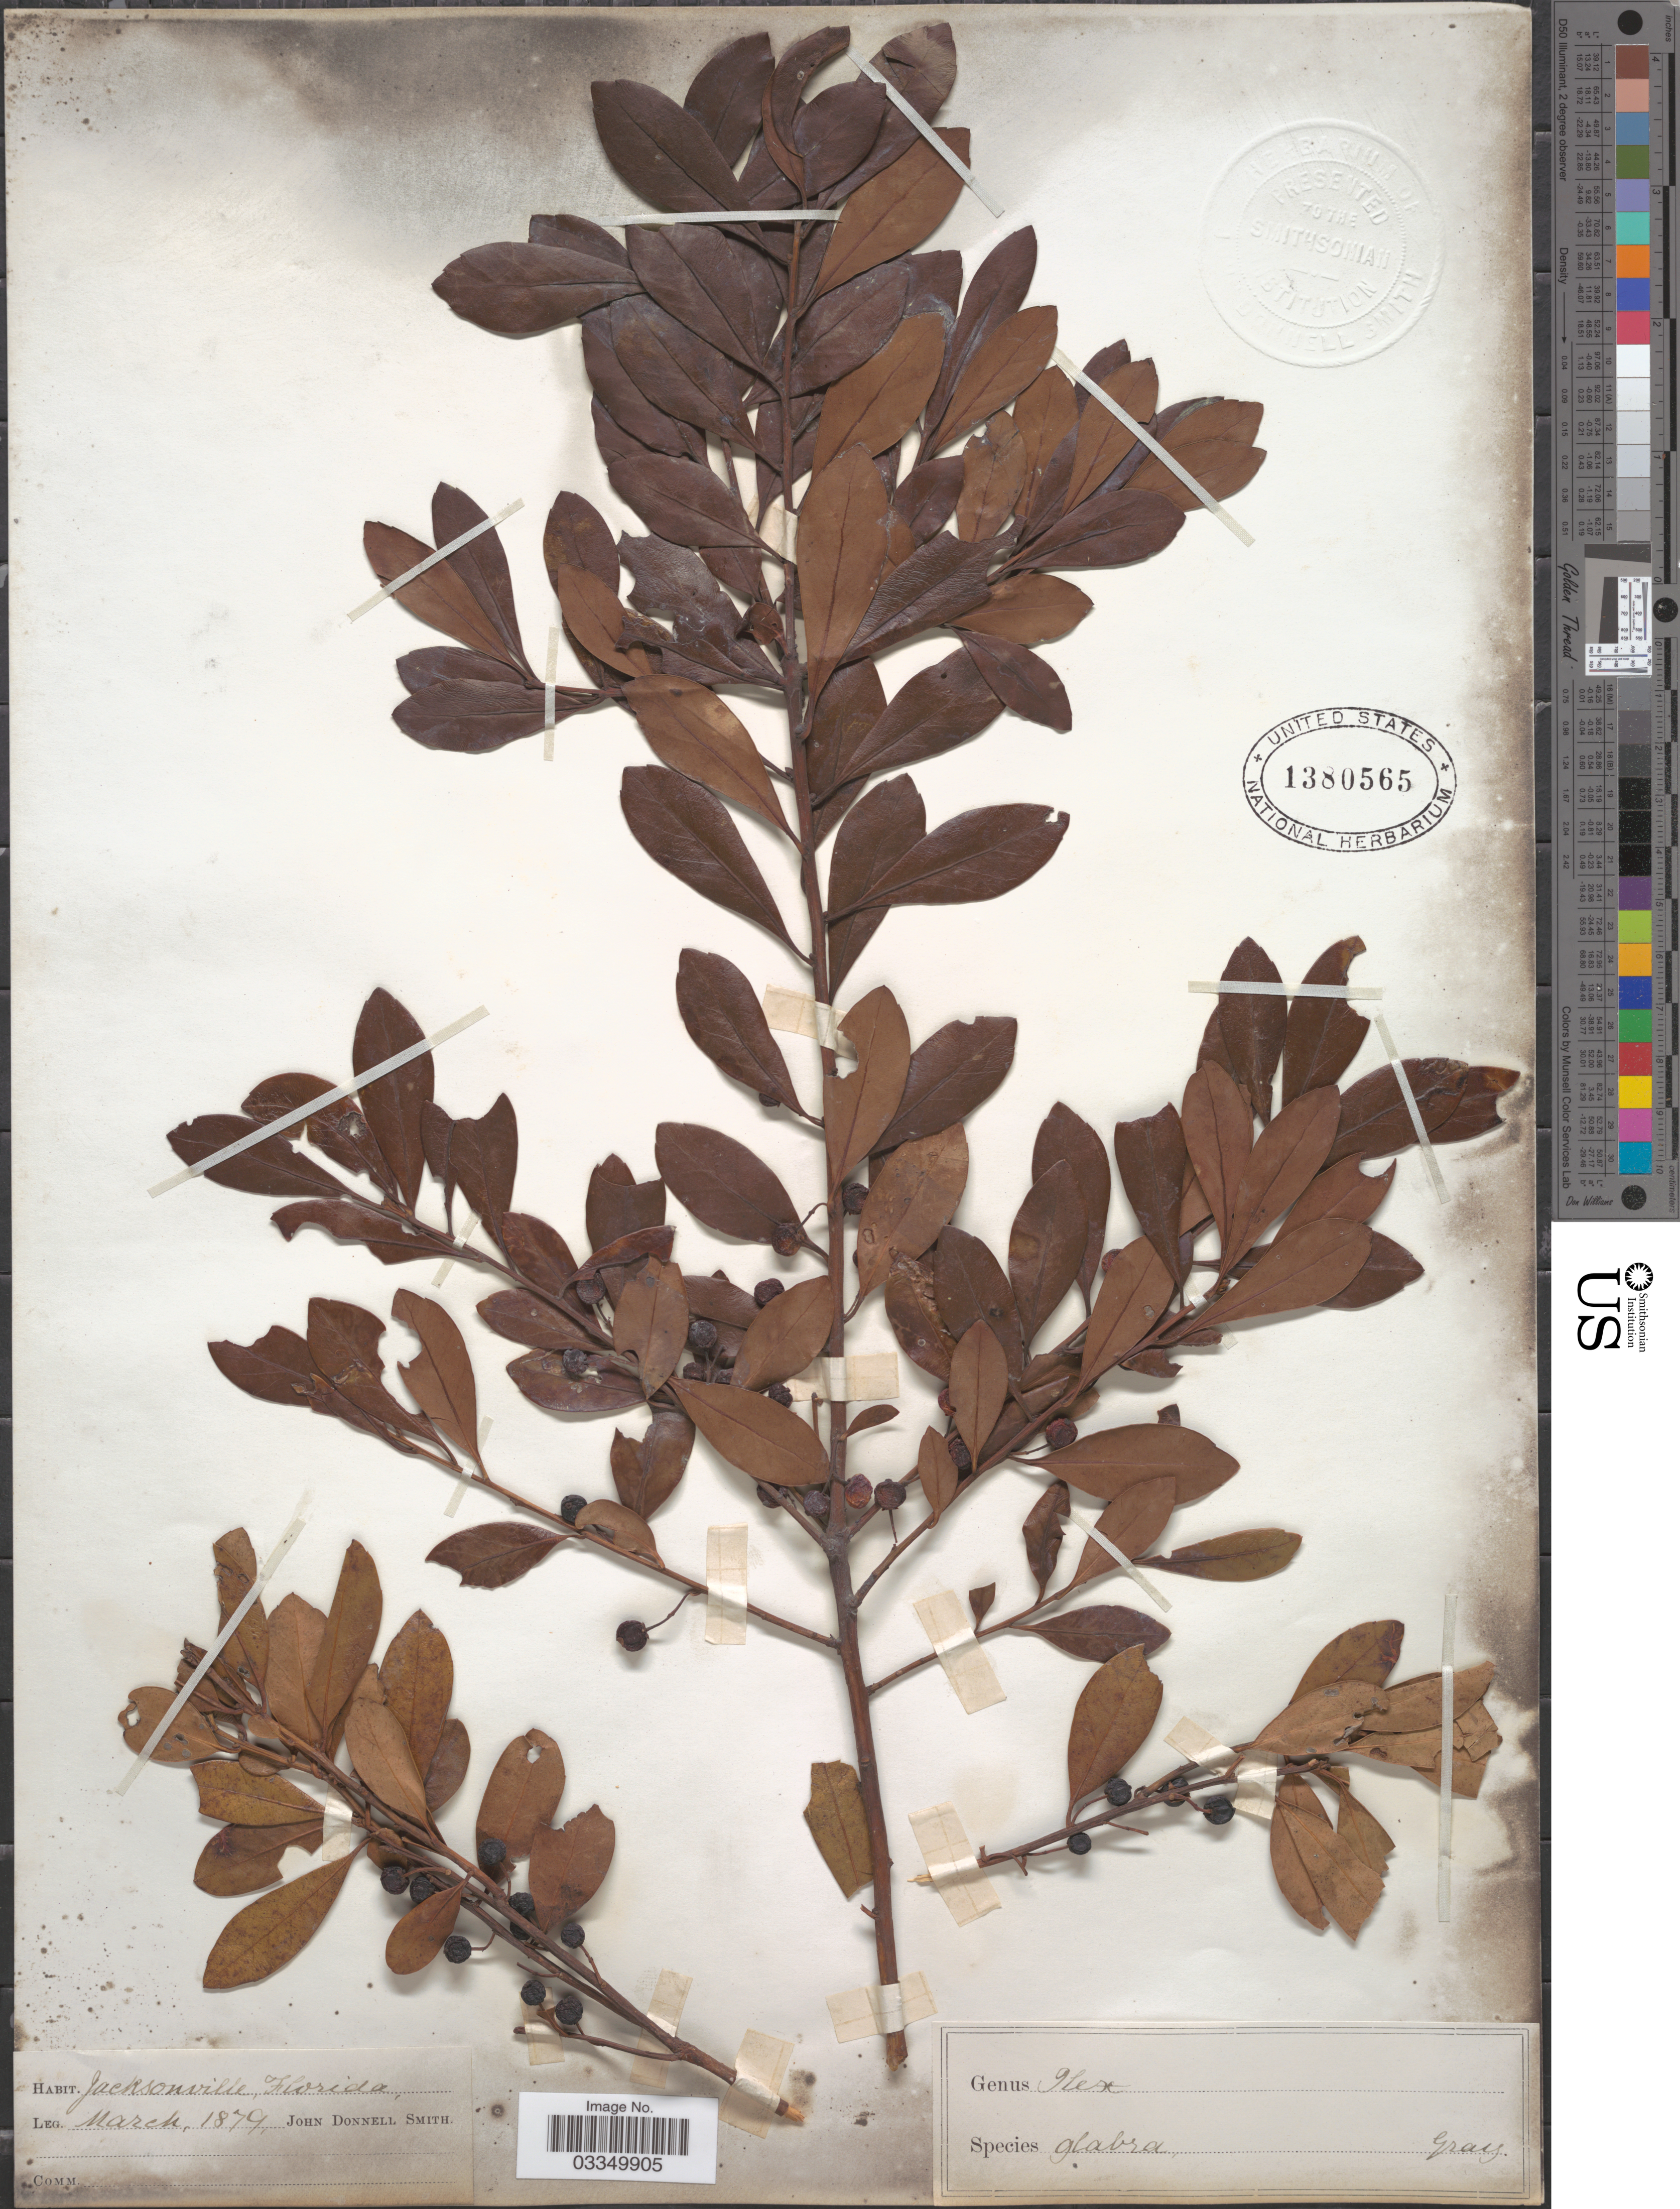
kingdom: Plantae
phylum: Tracheophyta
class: Magnoliopsida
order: Aquifoliales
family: Aquifoliaceae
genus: Ilex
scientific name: Ilex glabra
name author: (L.) A. Gray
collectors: J. Donnell Smith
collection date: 1879-03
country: United States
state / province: Florida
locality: Jacksonville.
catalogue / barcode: US 1380565